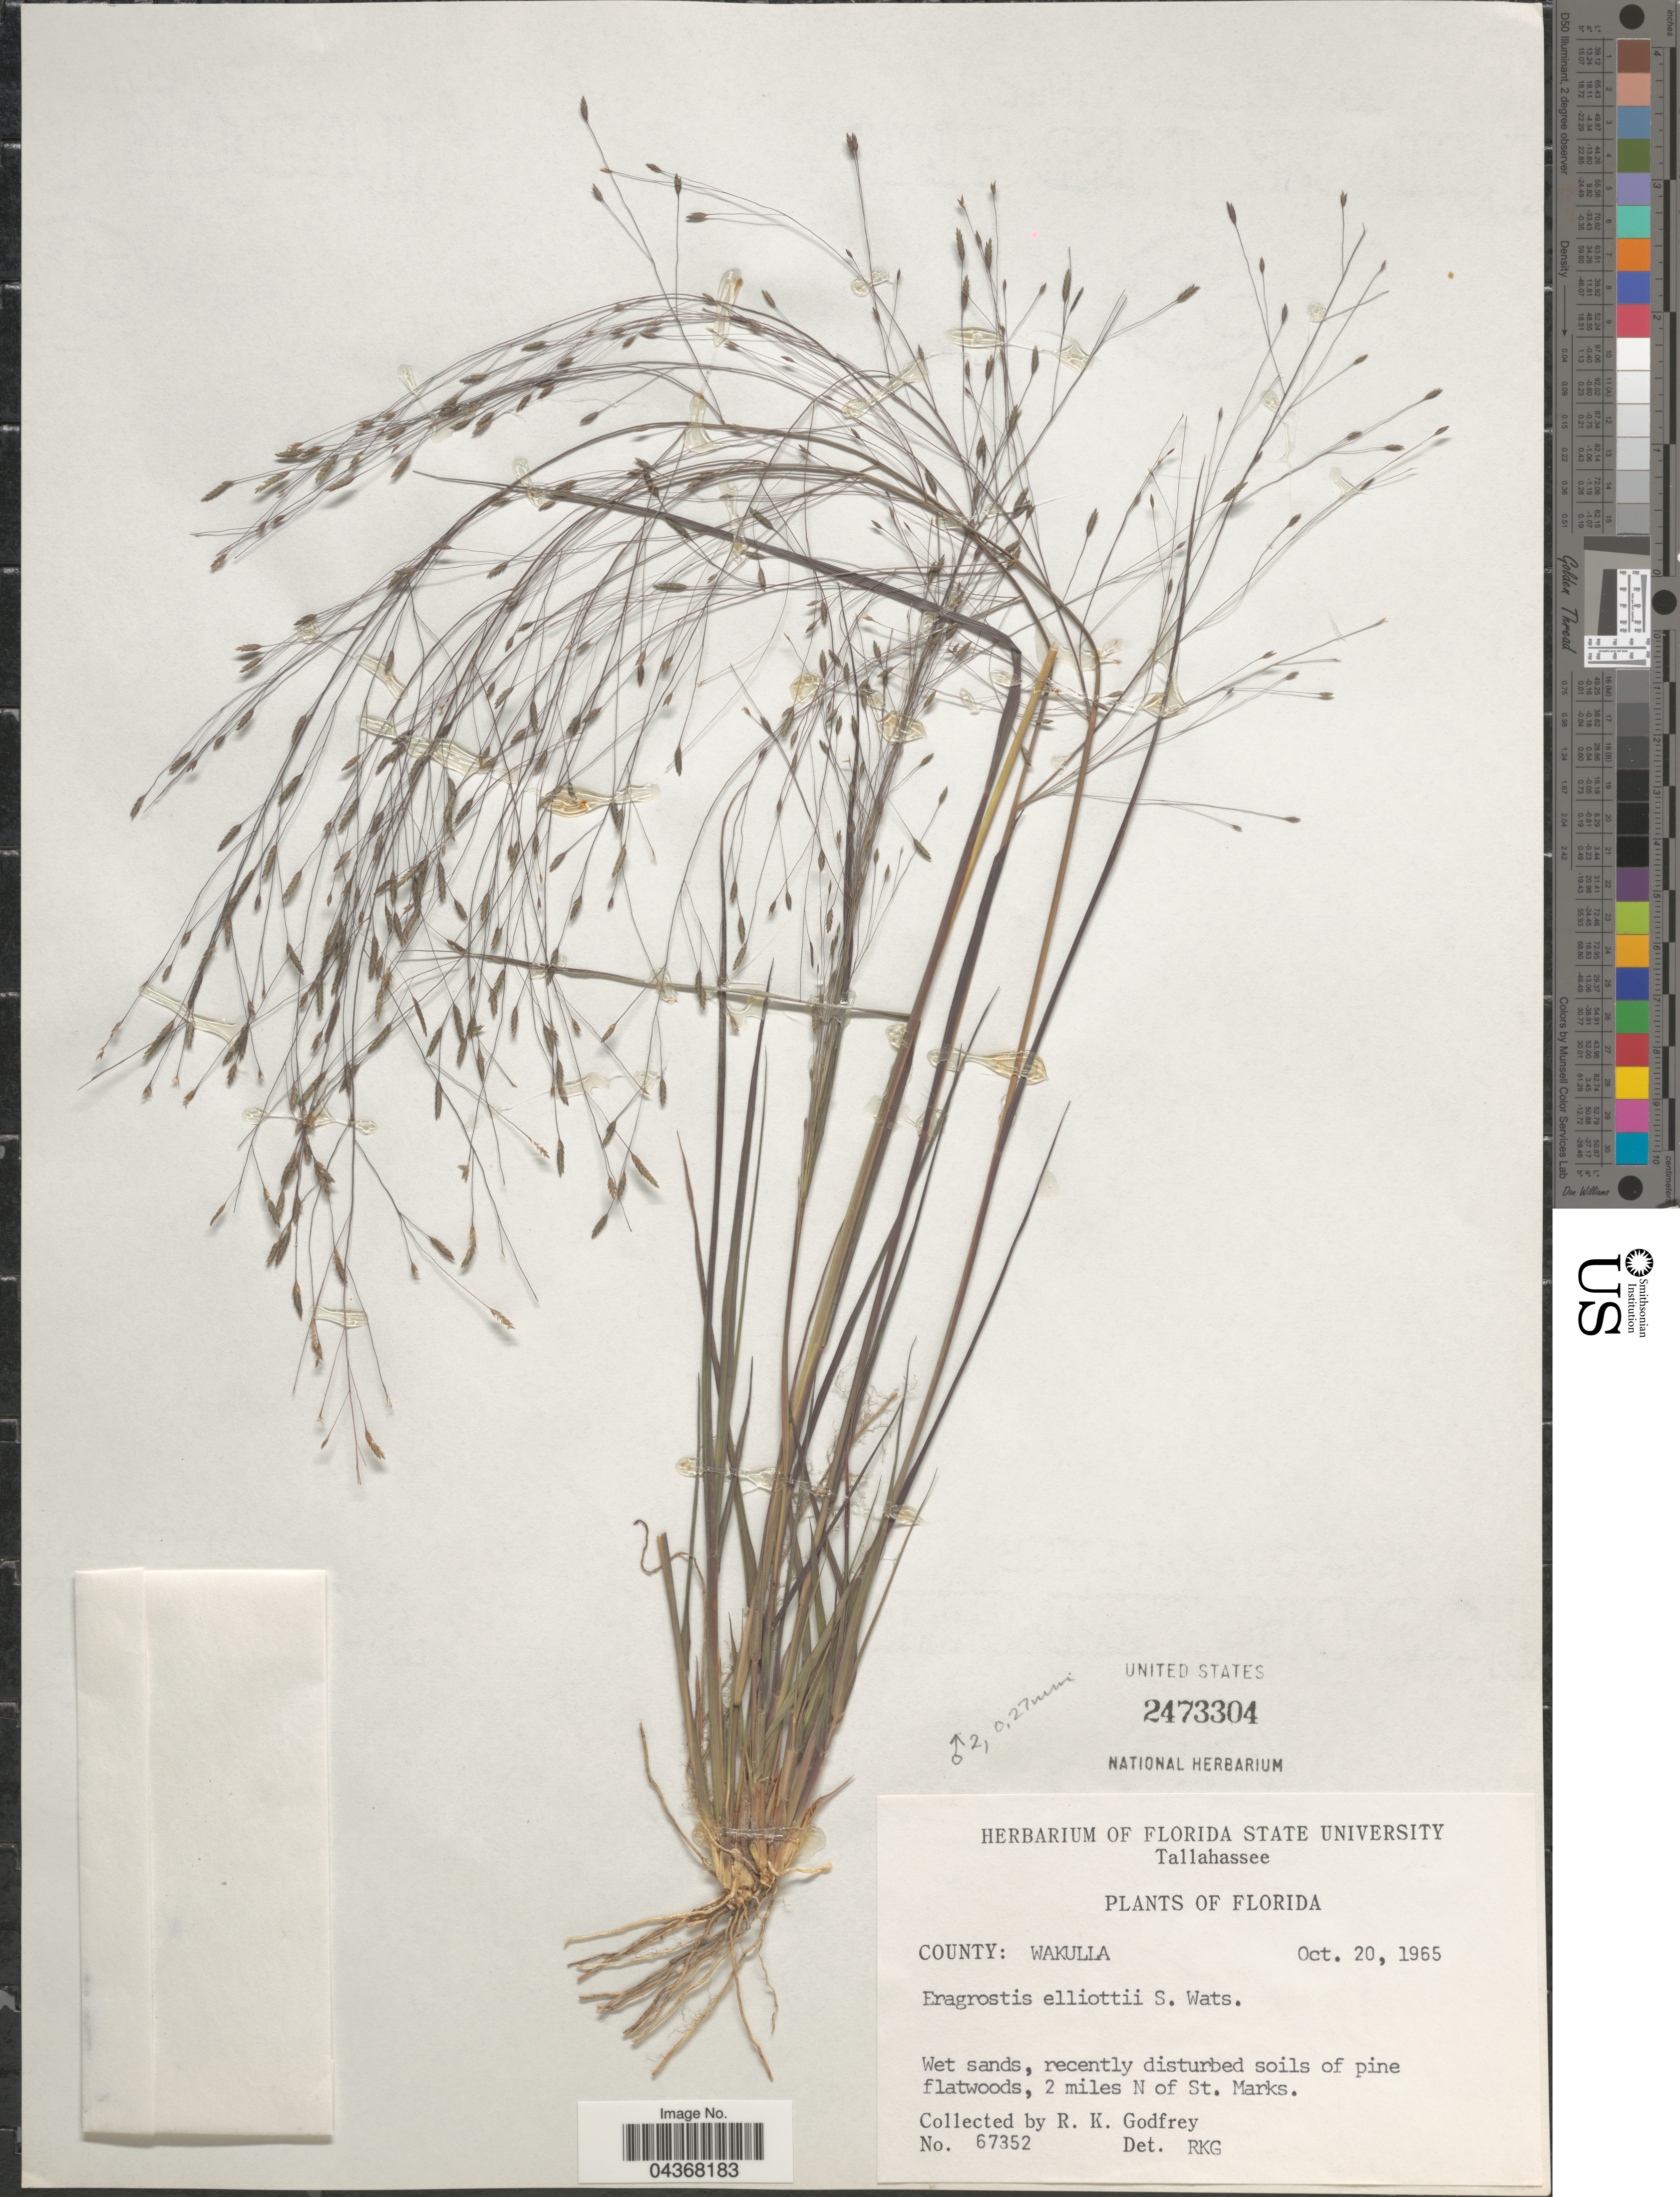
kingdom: Plantae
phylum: Tracheophyta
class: Liliopsida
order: Poales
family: Poaceae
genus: Eragrostis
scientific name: Eragrostis elliottii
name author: S. Watson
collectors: R. K. Godfrey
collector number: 67352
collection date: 1965-10-20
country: United States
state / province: Florida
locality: County: Wakulla. 2 miles N of St. Marks.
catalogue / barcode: US 2473304